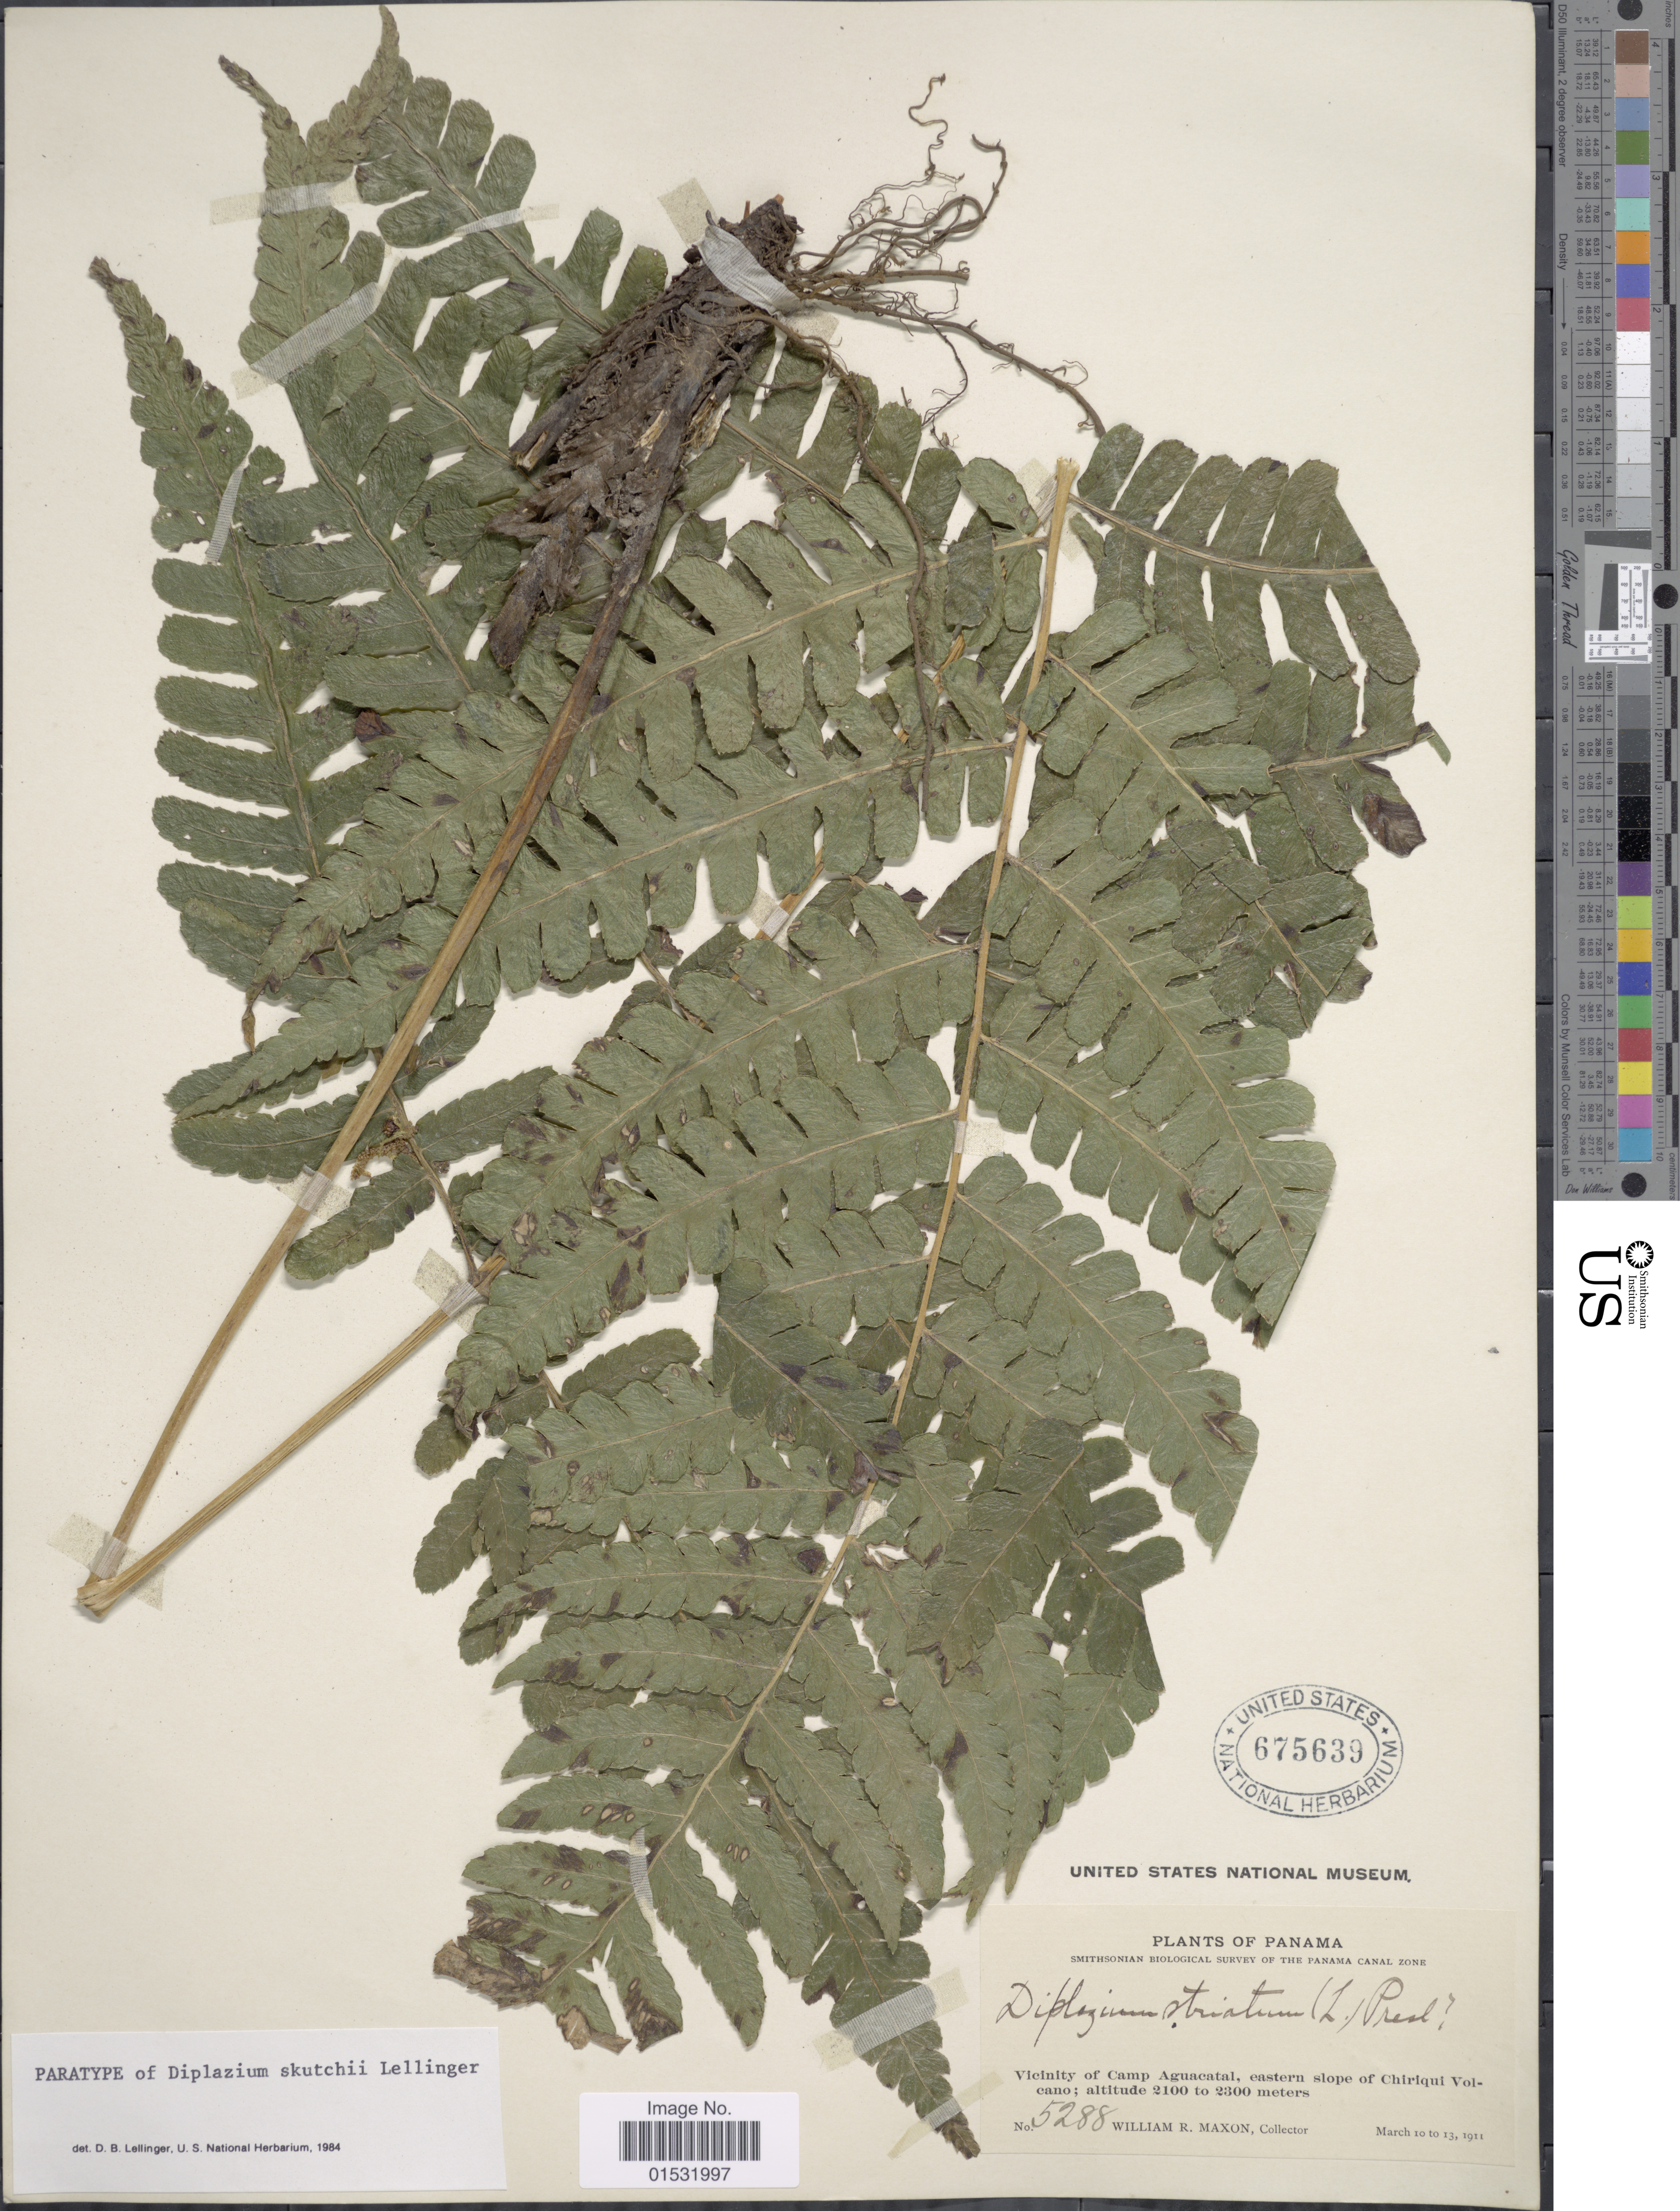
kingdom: Plantae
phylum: Tracheophyta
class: Polypodiopsida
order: Polypodiales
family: Athyriaceae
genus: Diplazium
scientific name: Diplazium skutchii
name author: Lellinger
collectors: W. R. Maxon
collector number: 5288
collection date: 1911-03-10/1911-03-13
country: Panama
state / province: Chiriqui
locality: Vicinity of Camp Aguacatal, eastern slope of Chiriqui Volcano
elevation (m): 2100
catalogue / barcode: US 675639